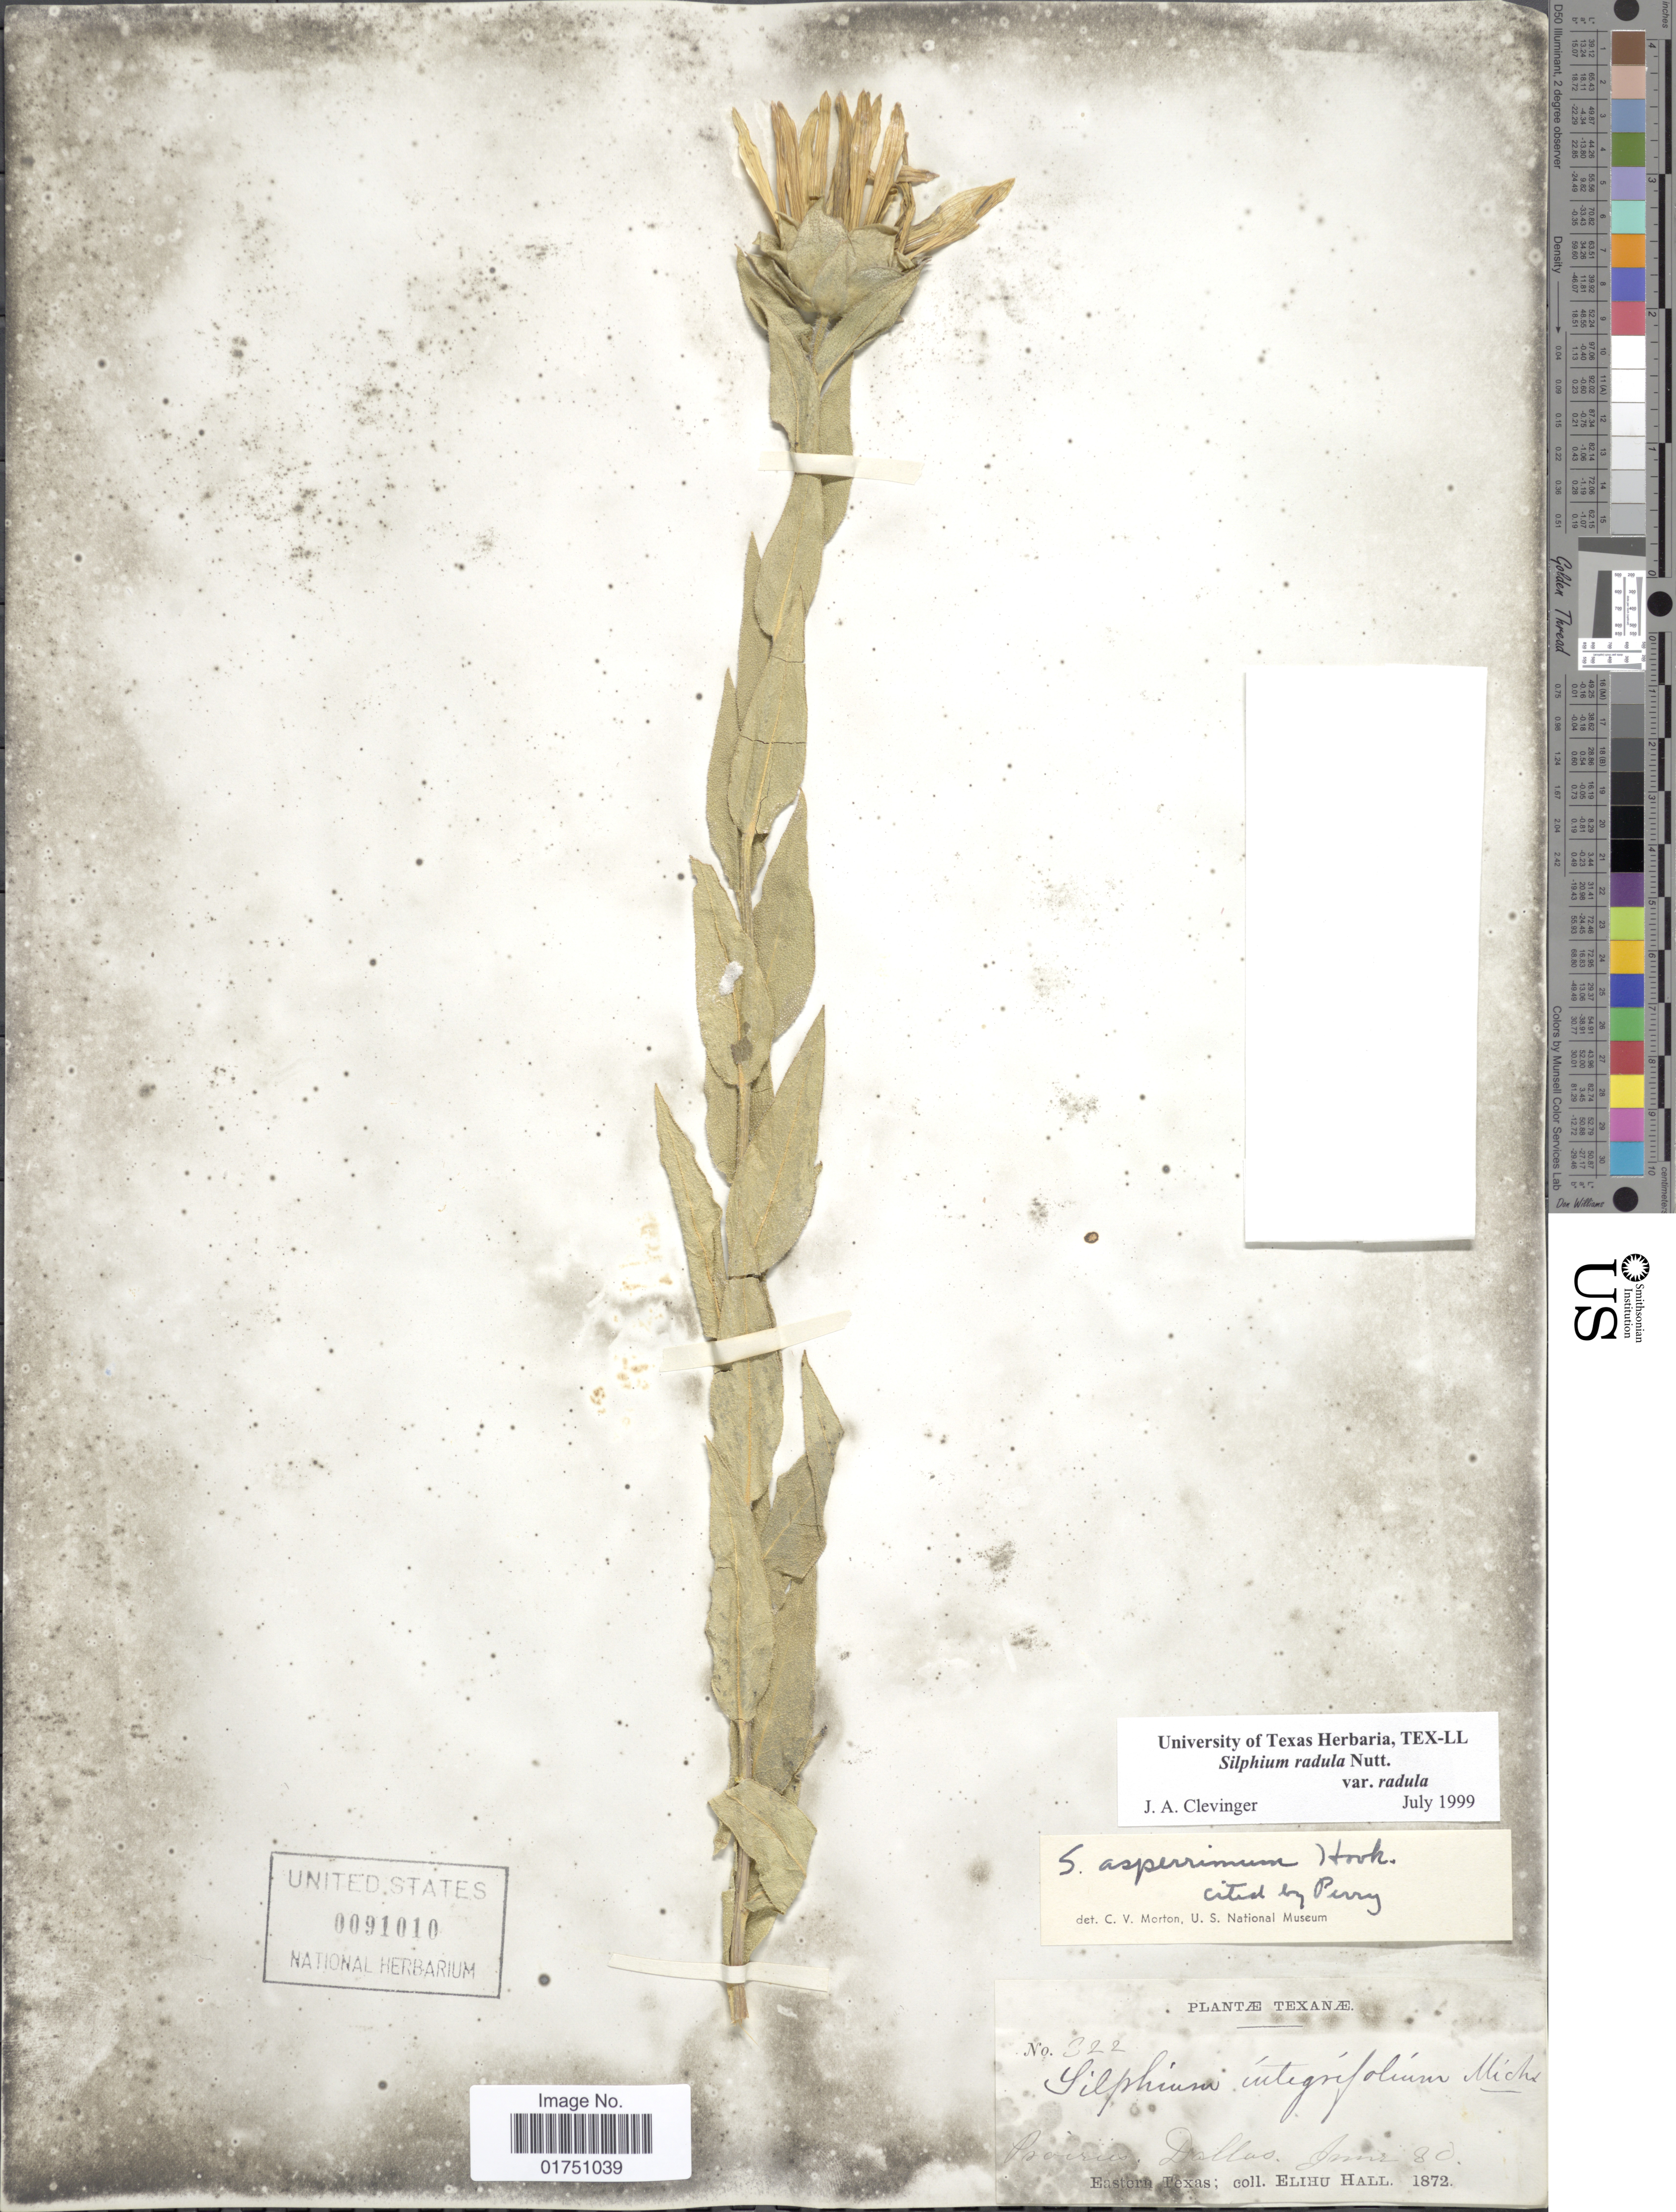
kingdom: Plantae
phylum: Tracheophyta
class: Magnoliopsida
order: Asterales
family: Asteraceae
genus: Silphium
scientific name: Silphium radula var. radula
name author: Nutt.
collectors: E. Hall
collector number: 322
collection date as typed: Transcribed d/m/y: /6/80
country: United States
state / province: Texas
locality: Texanæ. Prairies, Dallas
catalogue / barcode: US 91010